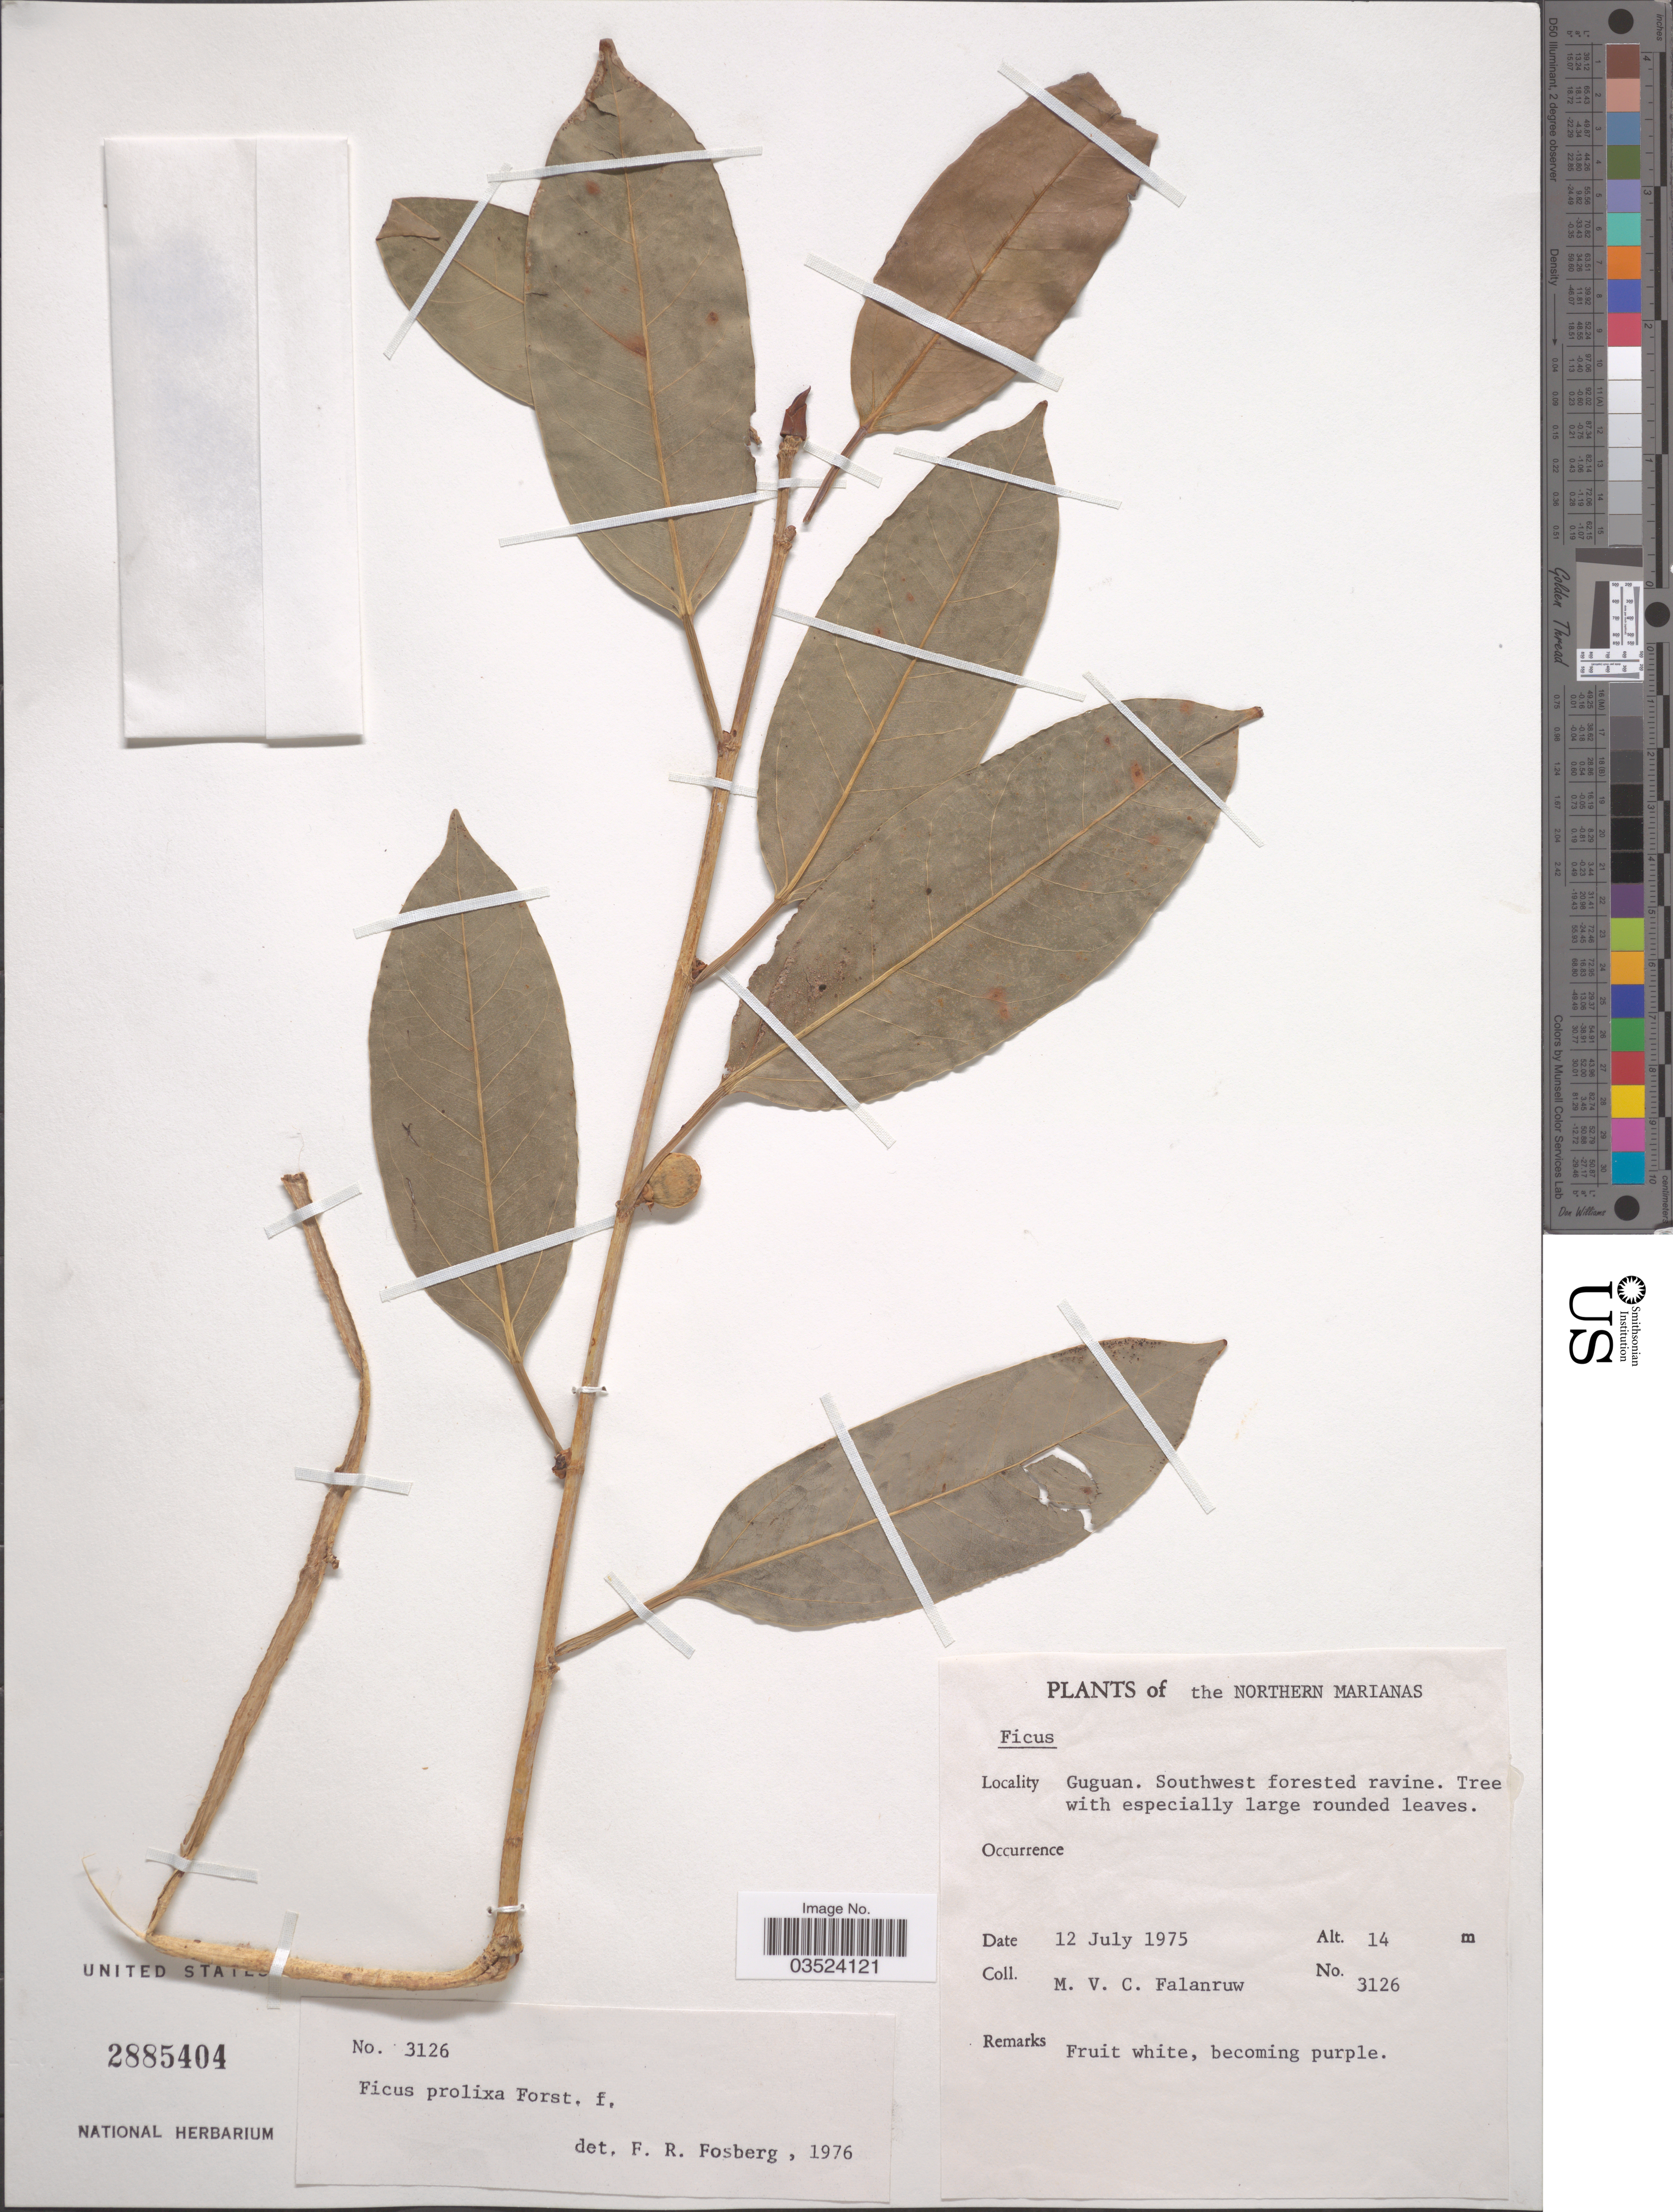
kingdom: Plantae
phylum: Tracheophyta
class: Magnoliopsida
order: Rosales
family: Moraceae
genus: Ficus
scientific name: Ficus prolixa var. prolixa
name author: G. Forst.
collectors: M. V. Falanruw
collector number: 3126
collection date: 1975-07-12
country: Northern Mariana Islands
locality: Guguan. Southwest forested ravine.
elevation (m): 14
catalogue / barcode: US 2885404